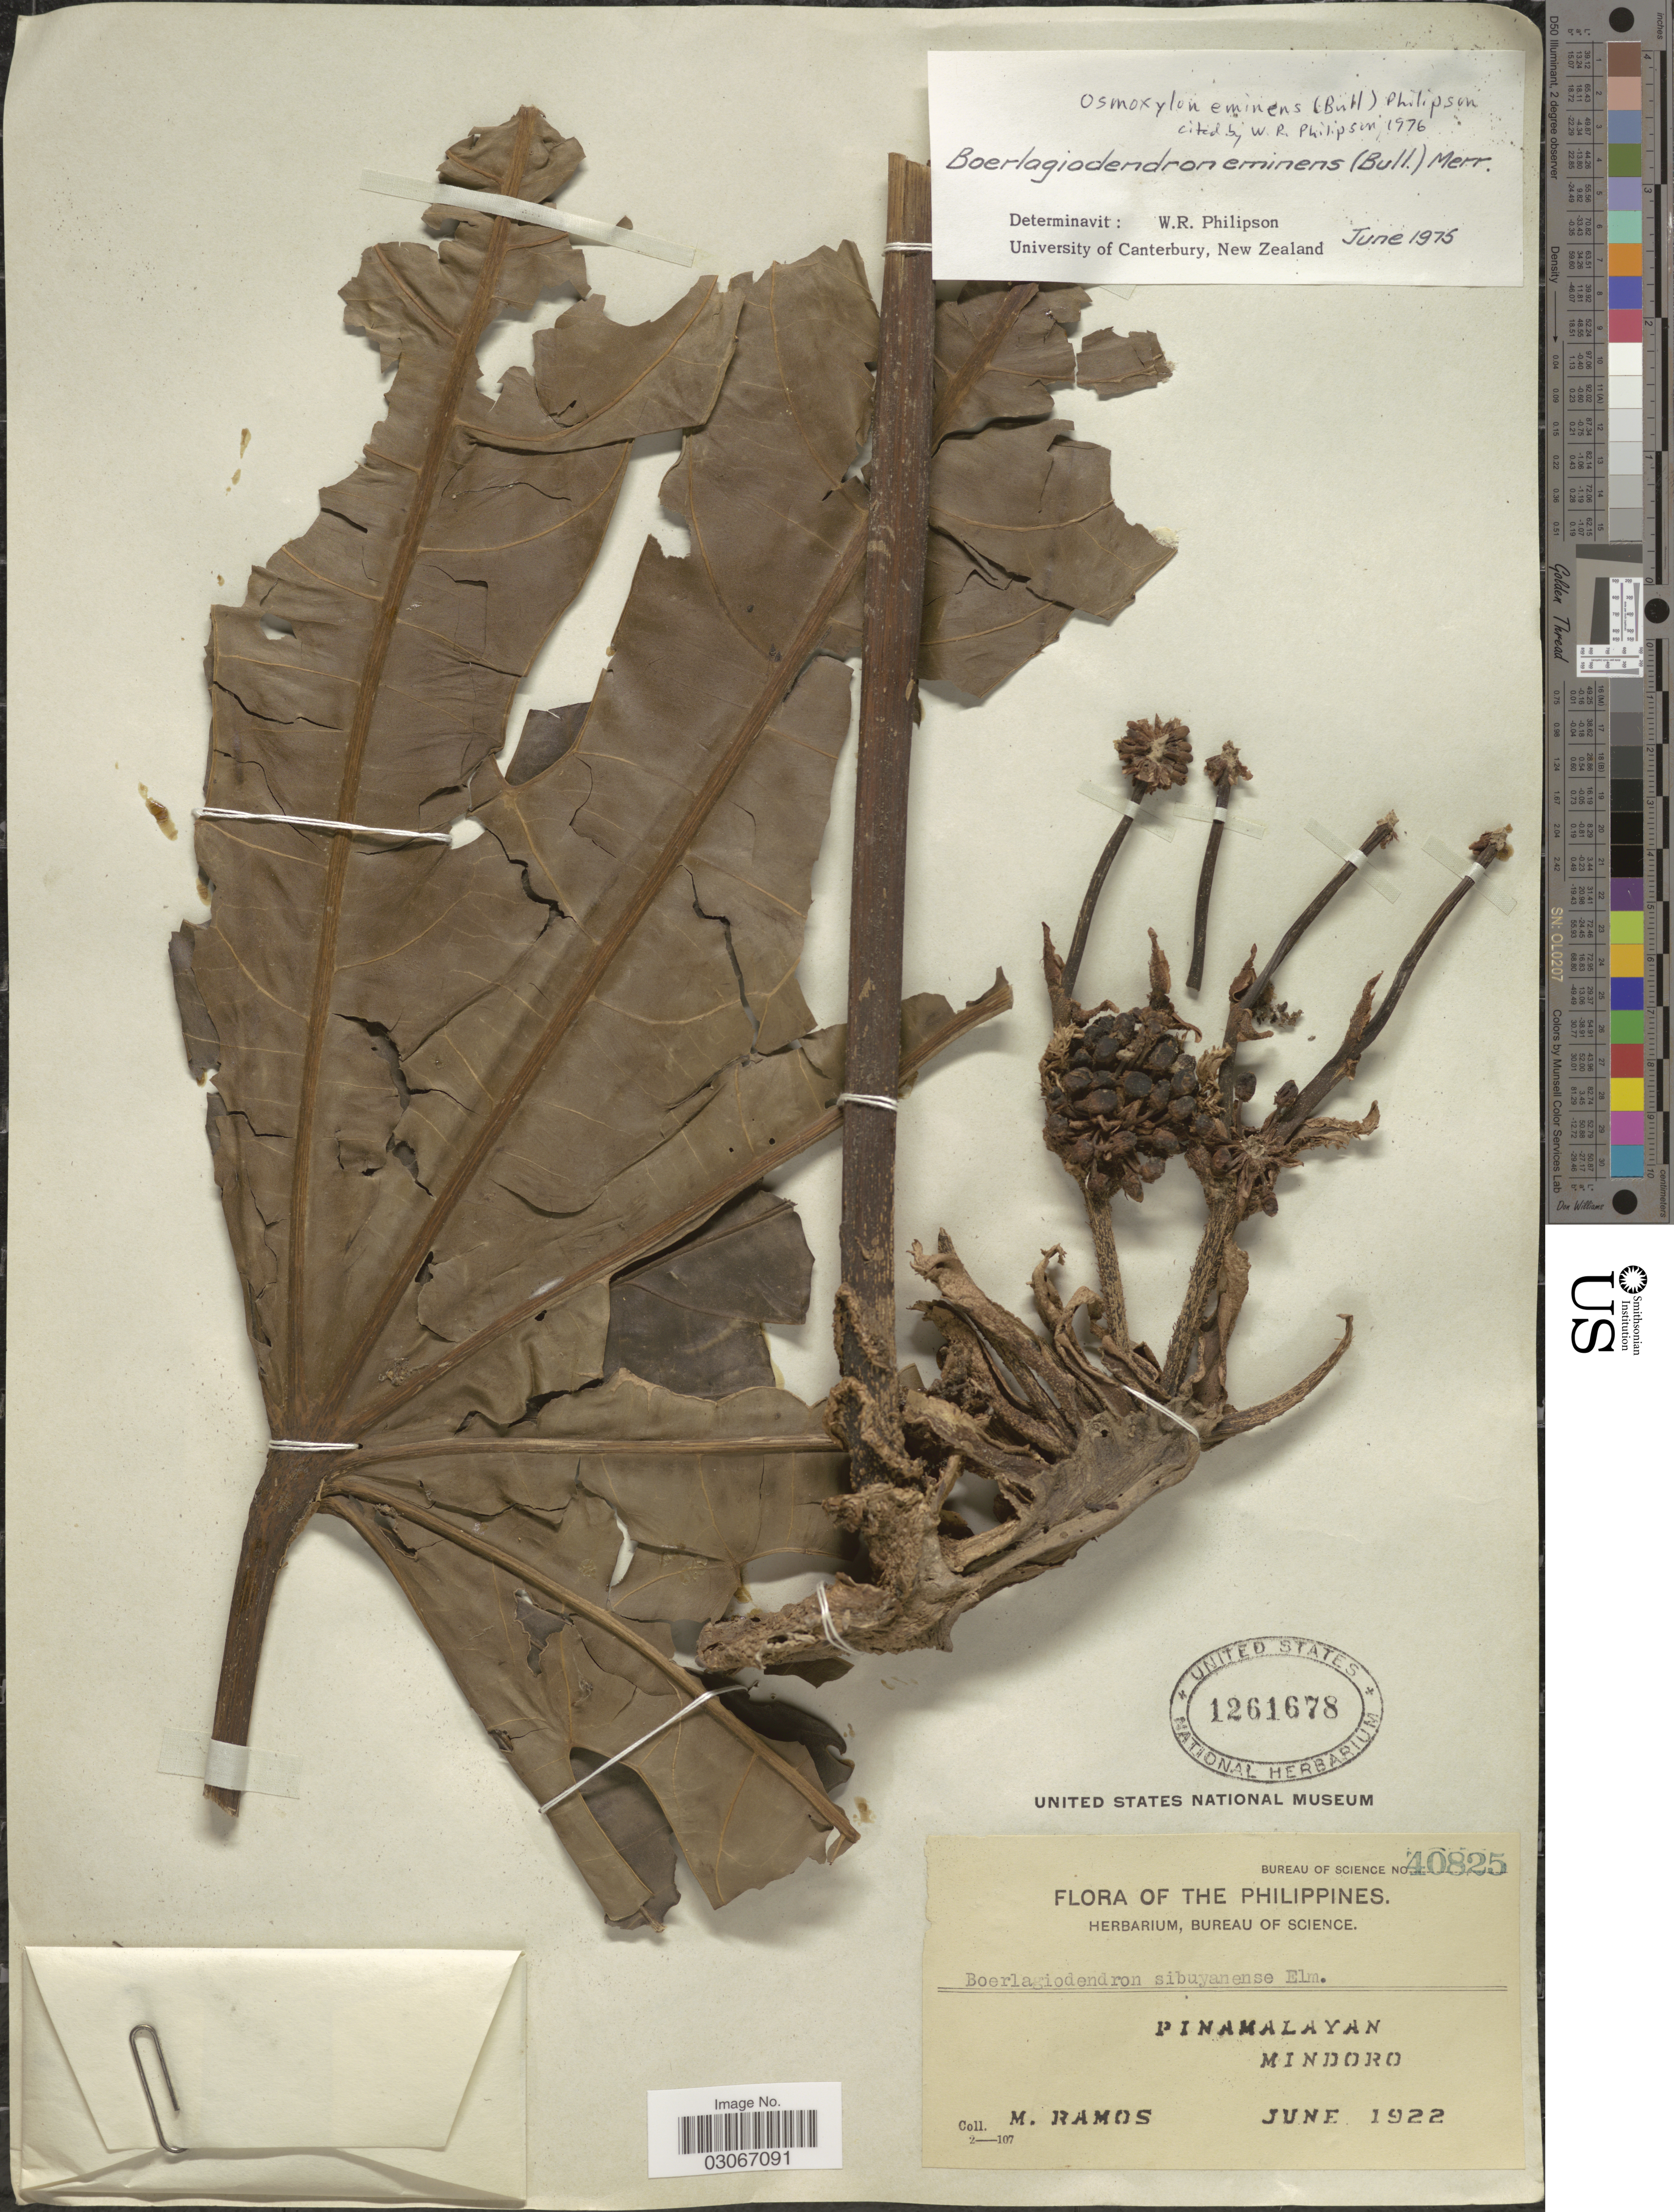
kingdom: Plantae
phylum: Tracheophyta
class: Magnoliopsida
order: Apiales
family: Araliaceae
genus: Osmoxylon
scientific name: Osmoxylon eminens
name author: (Bull) Philipson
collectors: M. Ramos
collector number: Bureau of Science 40825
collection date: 1922-06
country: Philippines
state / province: Mimaropa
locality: Pinamalayan, Mindoro.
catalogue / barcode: US 1261678